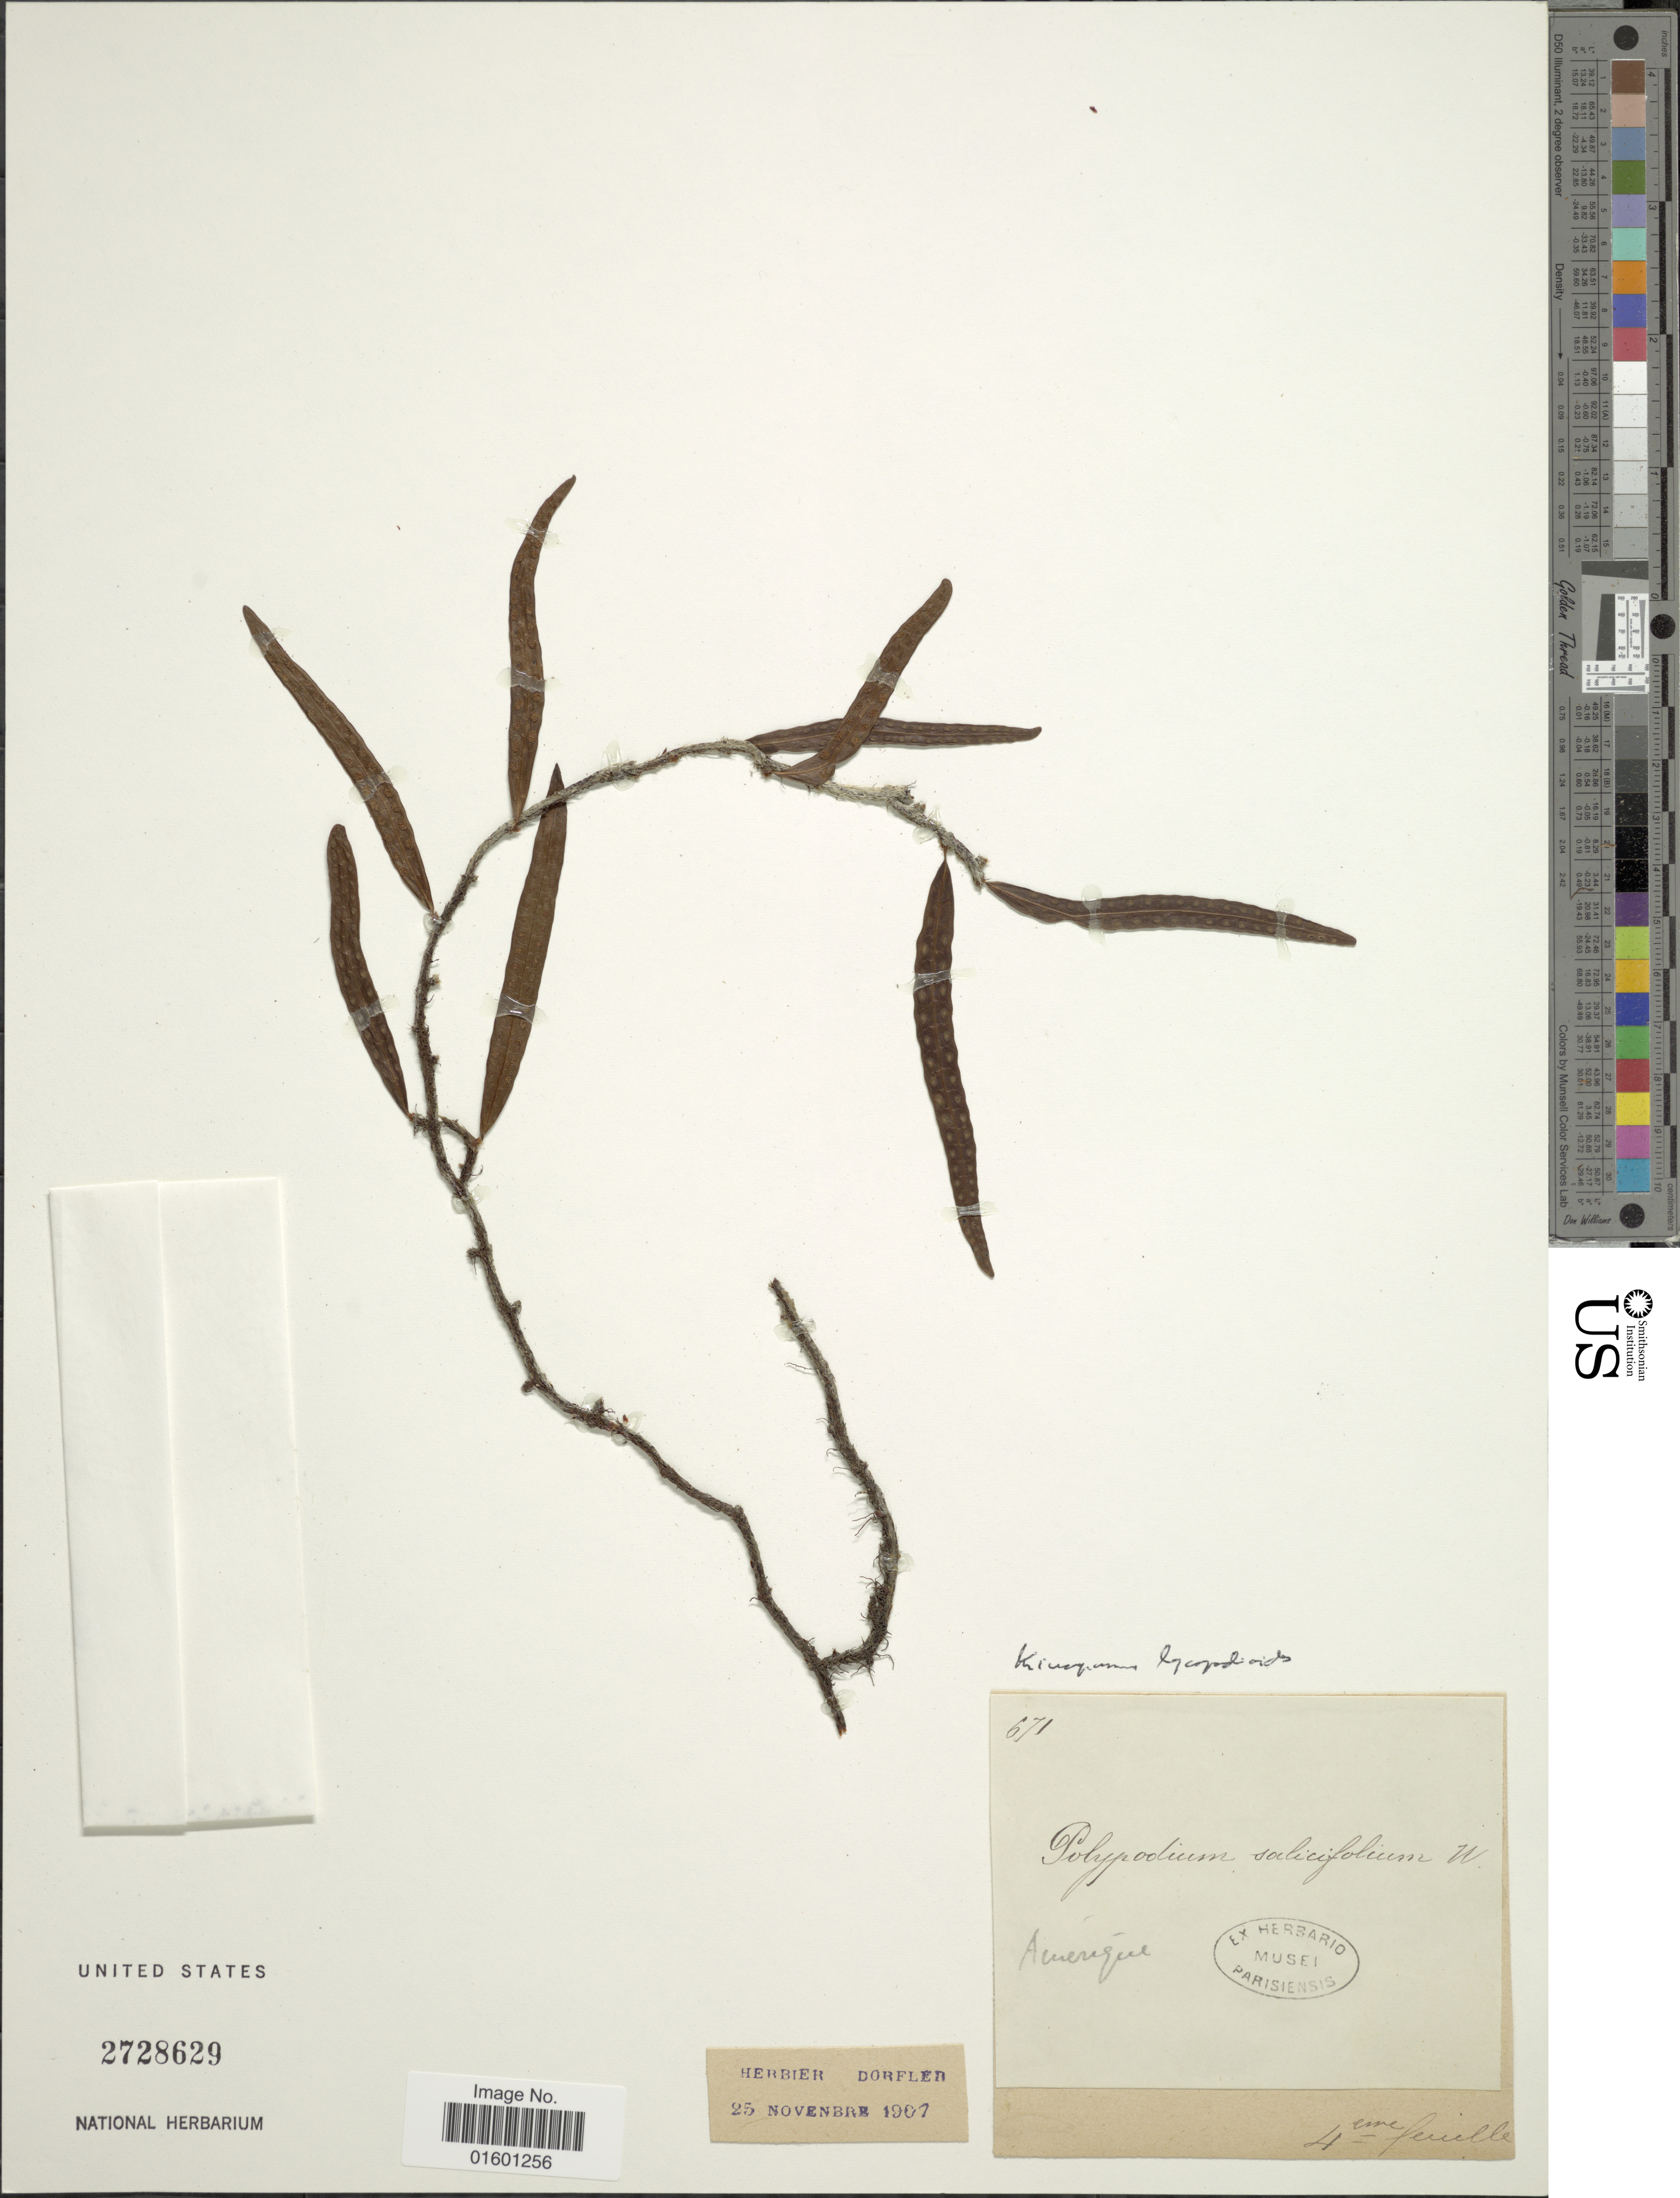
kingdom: Plantae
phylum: Tracheophyta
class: Polypodiopsida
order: Polypodiales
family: Polypodiaceae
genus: Microgramma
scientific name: Microgramma lycopodioides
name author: (L.) Copel.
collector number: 671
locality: S.L.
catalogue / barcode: US 2728629